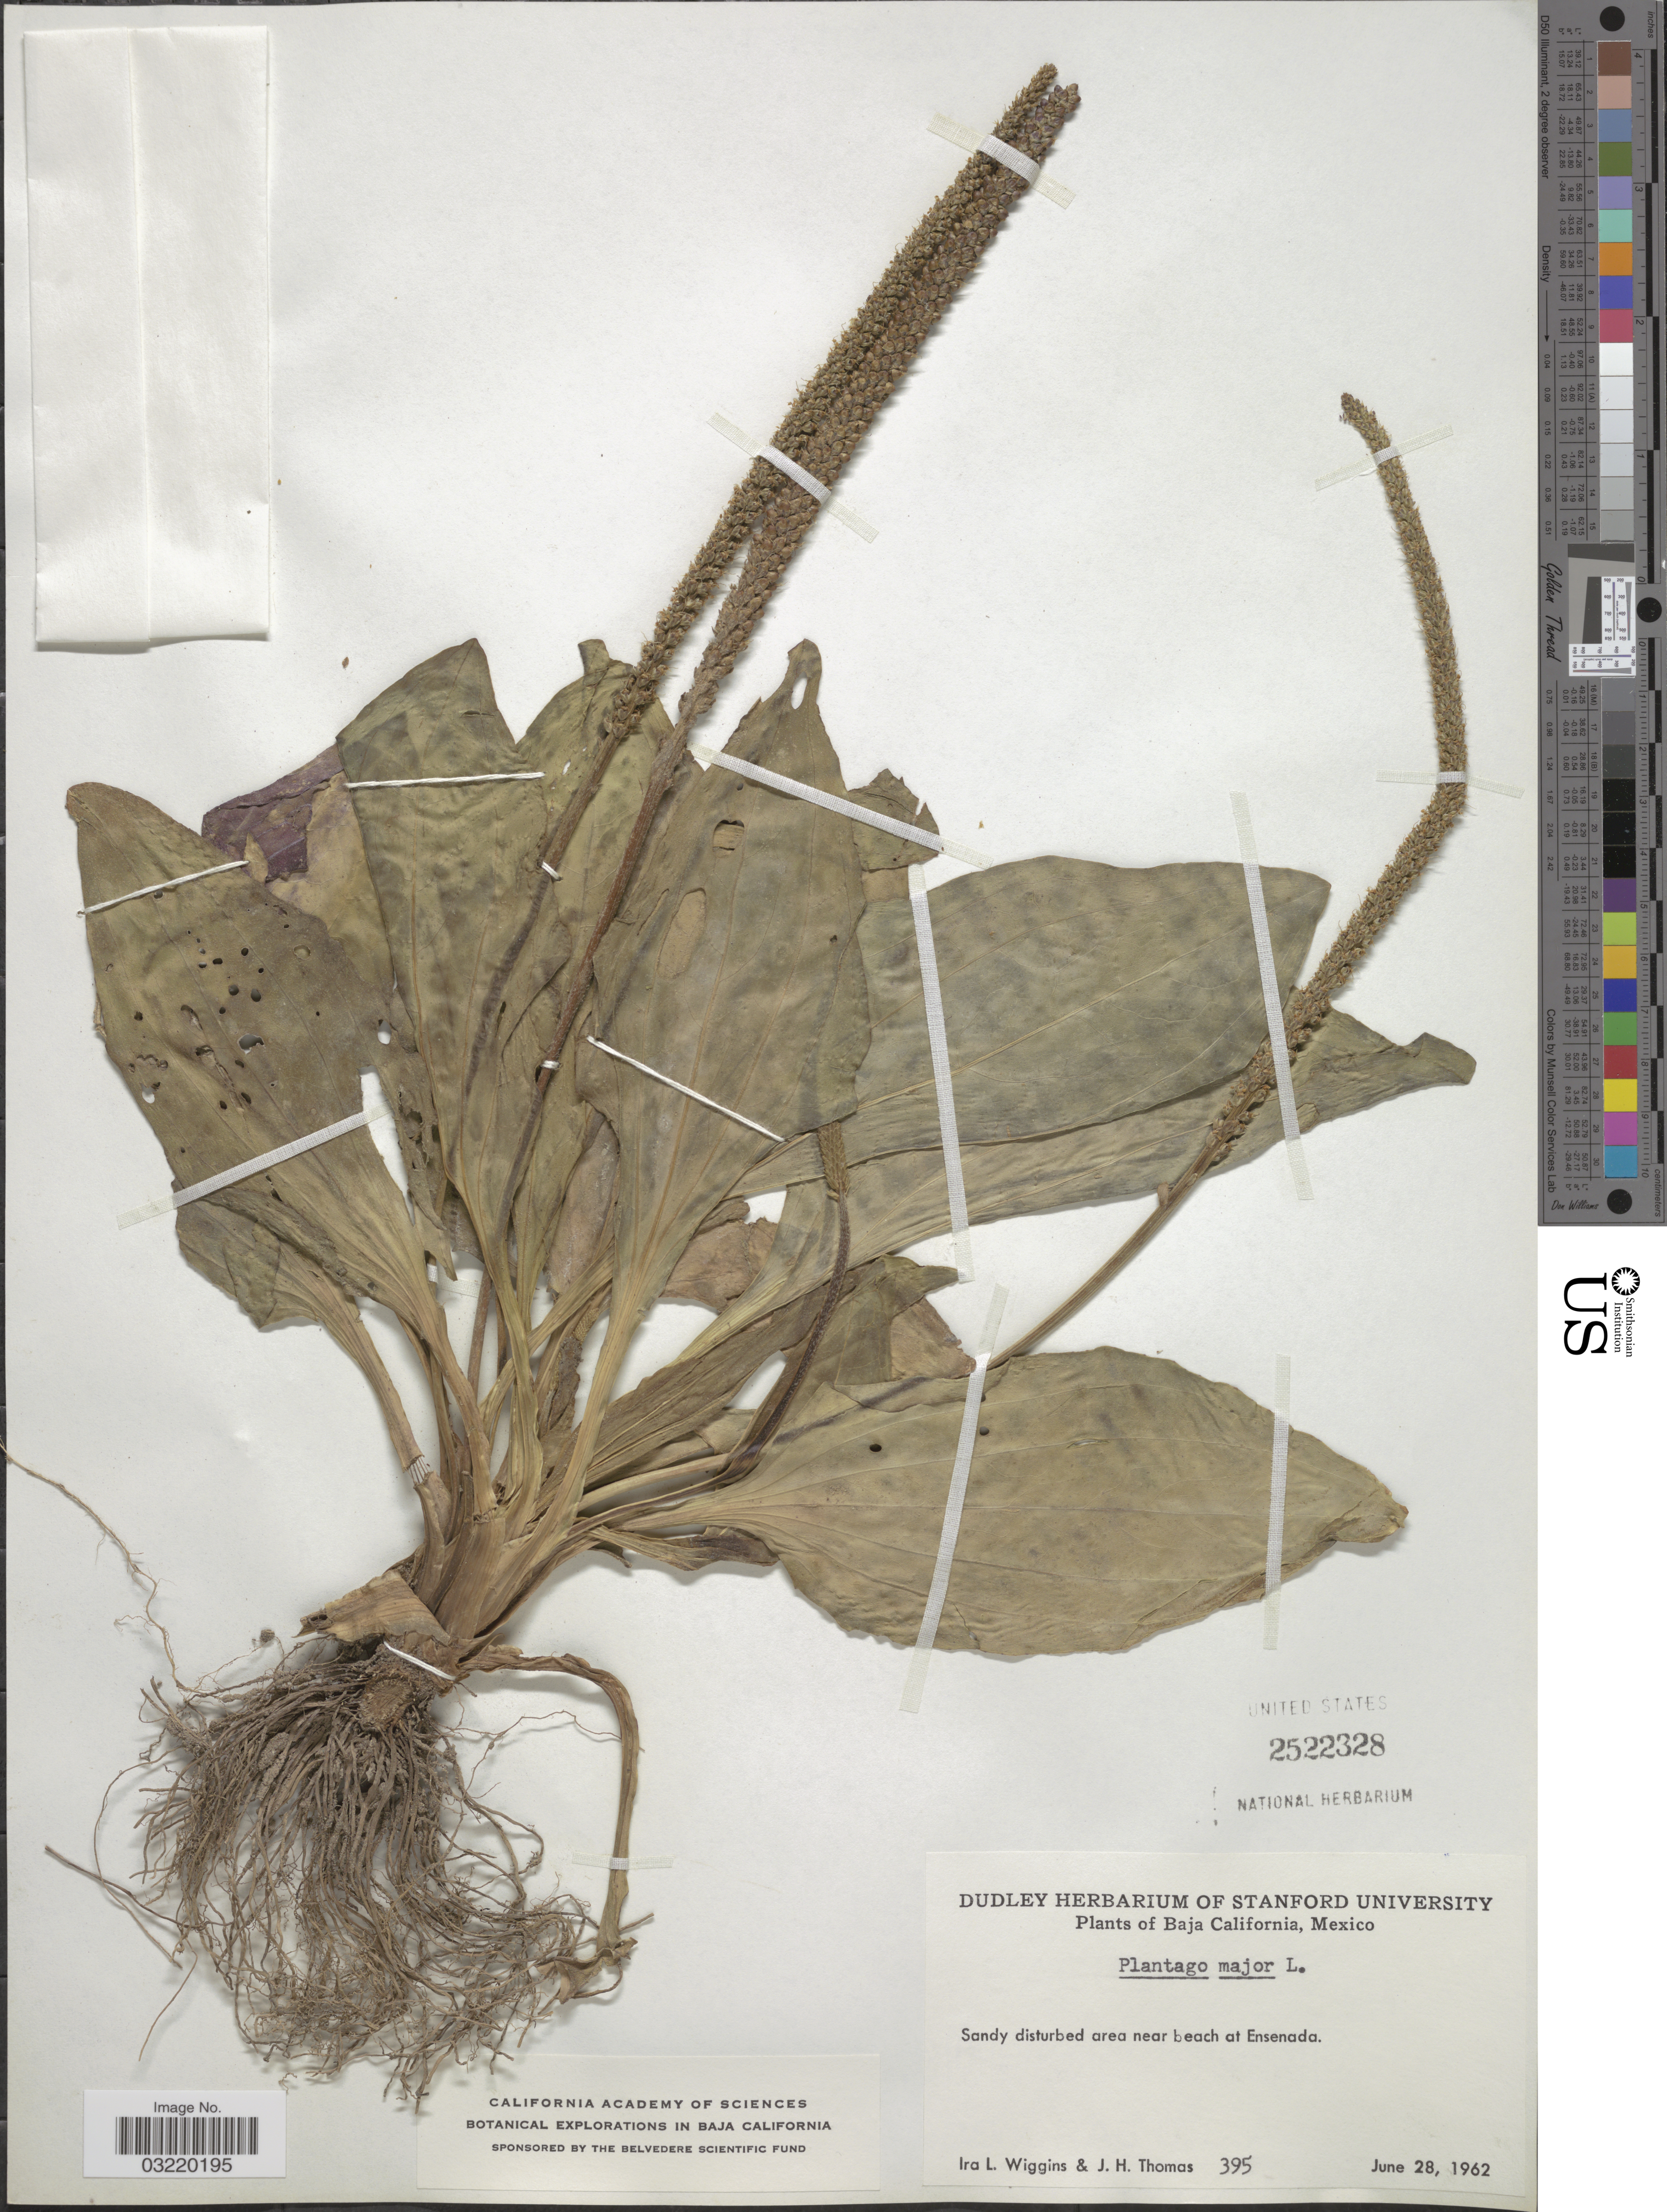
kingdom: Plantae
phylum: Tracheophyta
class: Magnoliopsida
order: Lamiales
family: Plantaginaceae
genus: Plantago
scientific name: Plantago major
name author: L.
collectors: I. L. Wiggins & J. H. Thomas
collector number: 395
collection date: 1962-06-28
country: Mexico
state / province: Baja California Norte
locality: Sandy disturbed area near beach at Ensenada.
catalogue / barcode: US 2522328